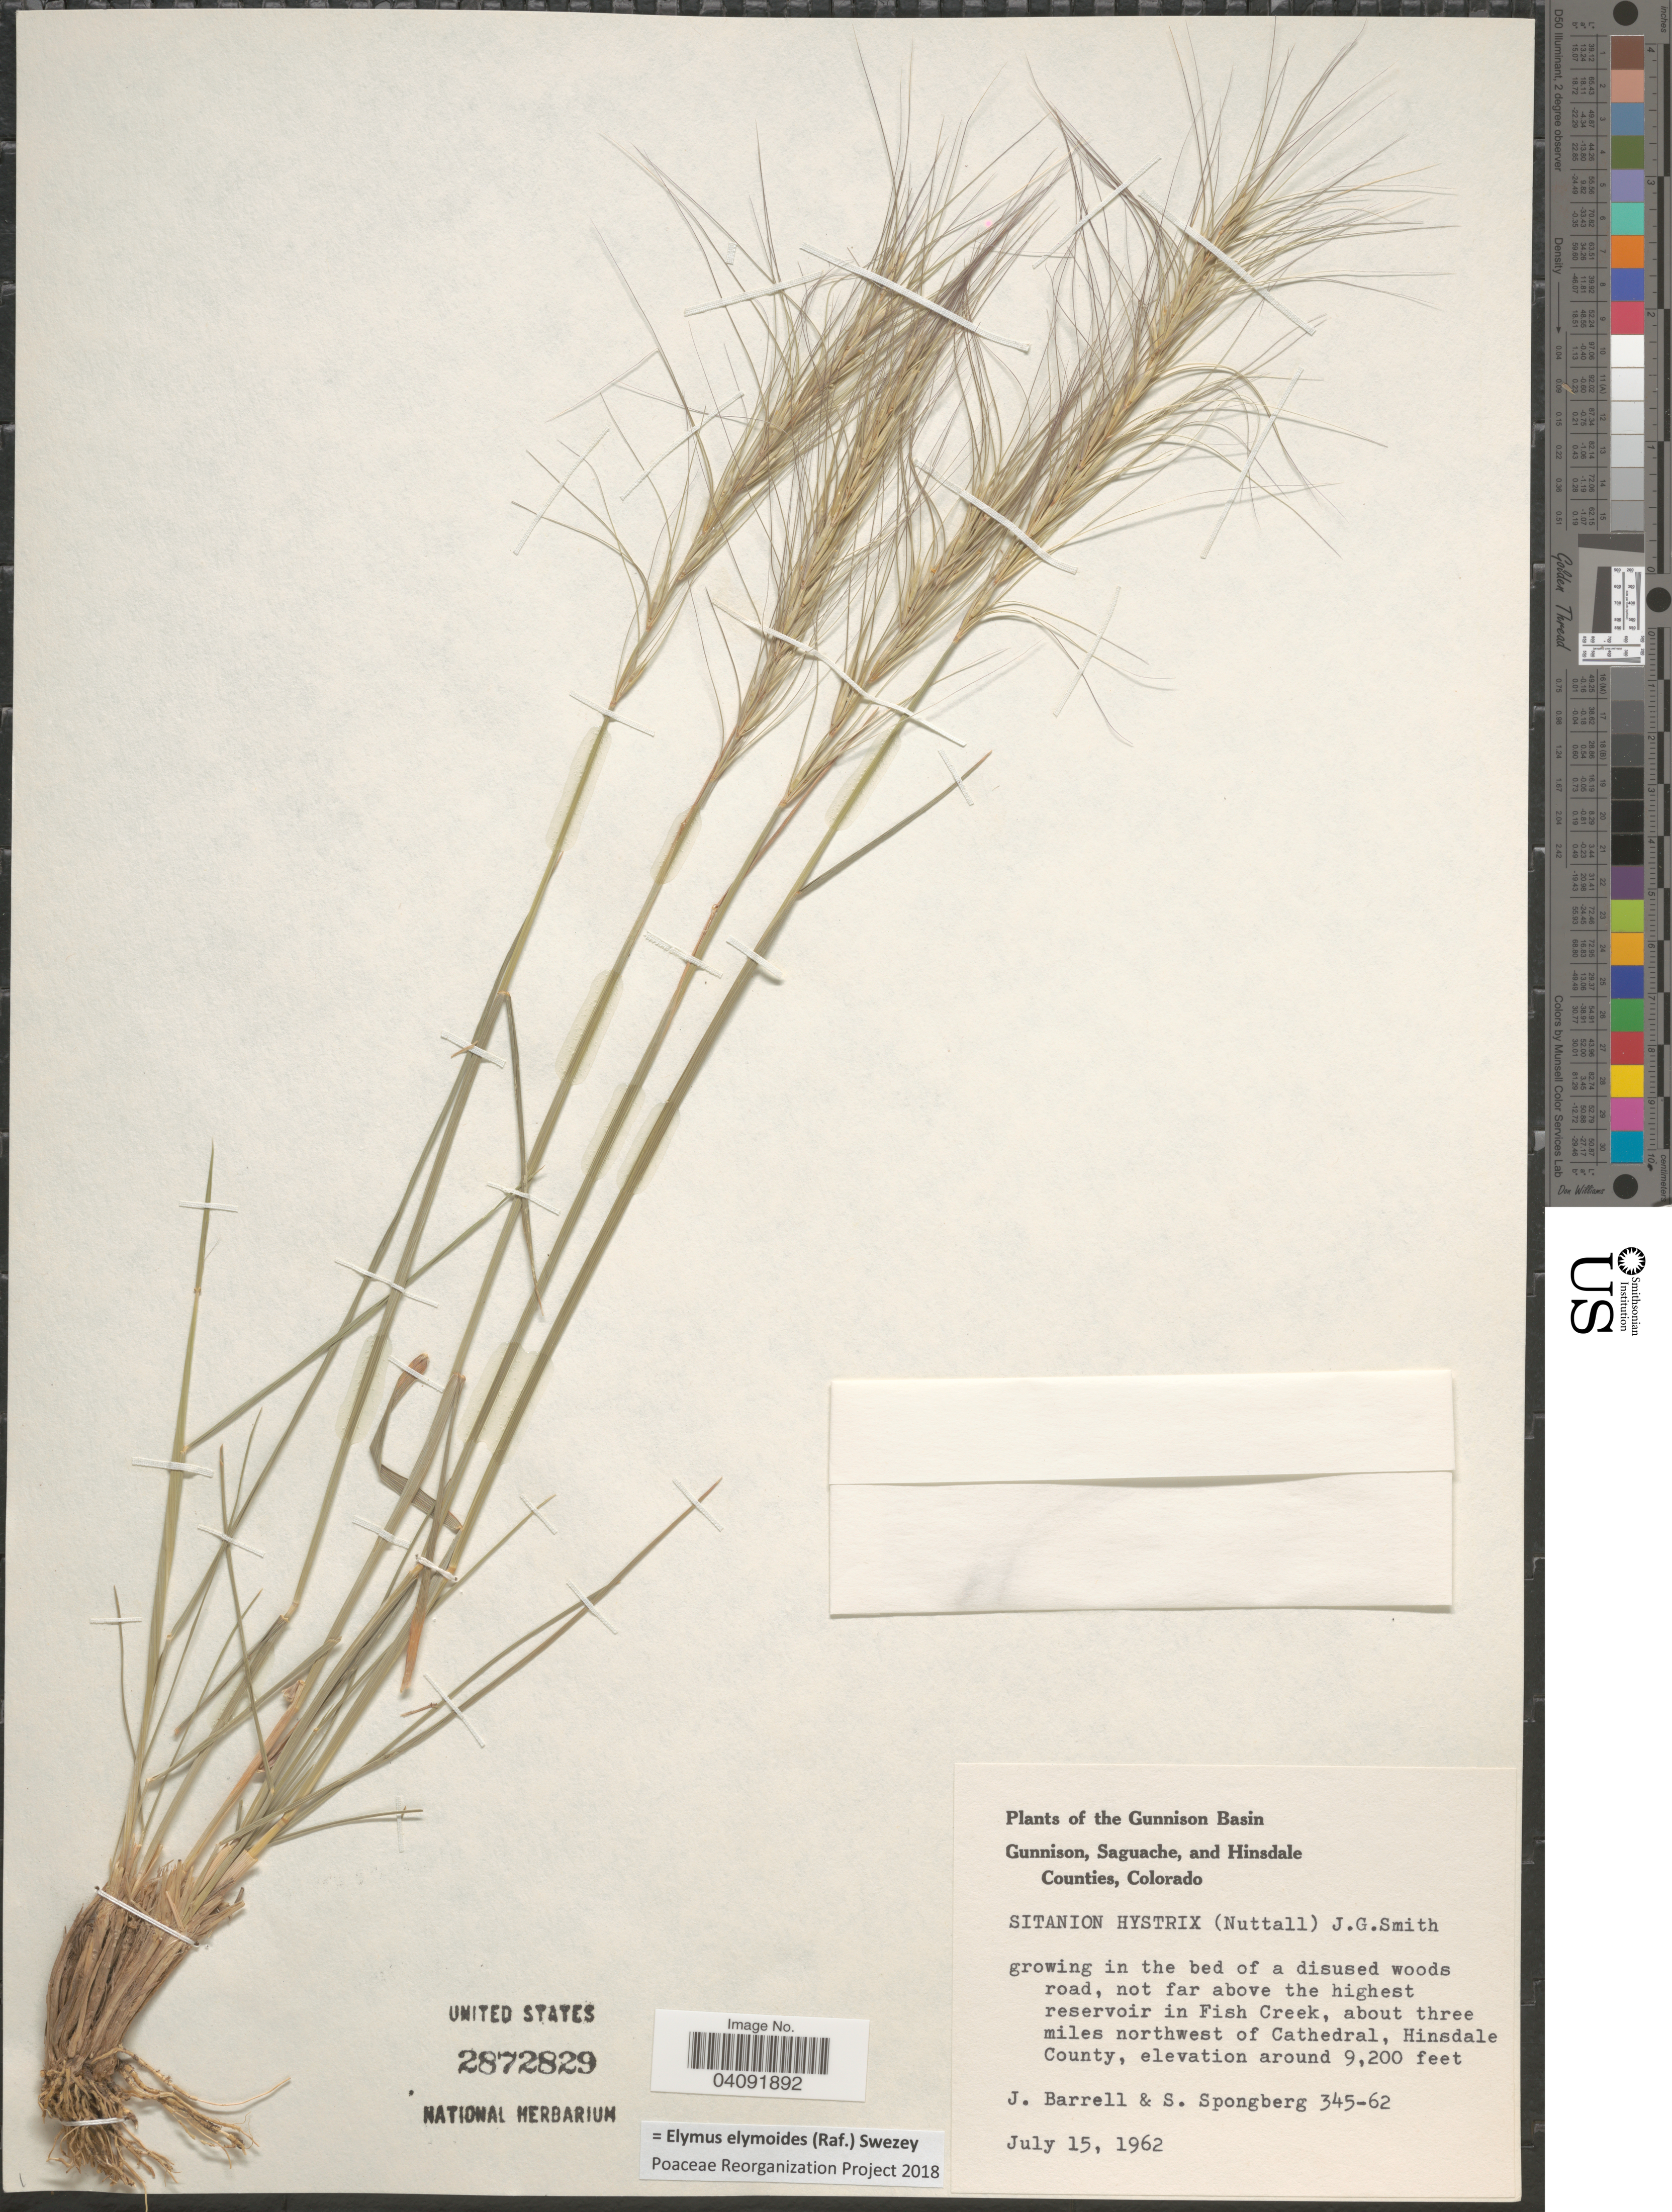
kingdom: Plantae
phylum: Tracheophyta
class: Liliopsida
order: Poales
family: Poaceae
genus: Elymus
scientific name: Elymus elymoides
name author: (Raf.) Swezey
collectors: J. Barrell & S. A.Spongberg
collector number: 345-62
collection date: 1962-07-15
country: United States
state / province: Colorado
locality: Gunnison Basin. In the bed of a disused woods road, not far above the highest reservoir in Fish Creek, about three miles northwest of Cathedral, Hinsdale County.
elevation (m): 2804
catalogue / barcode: US 2872829